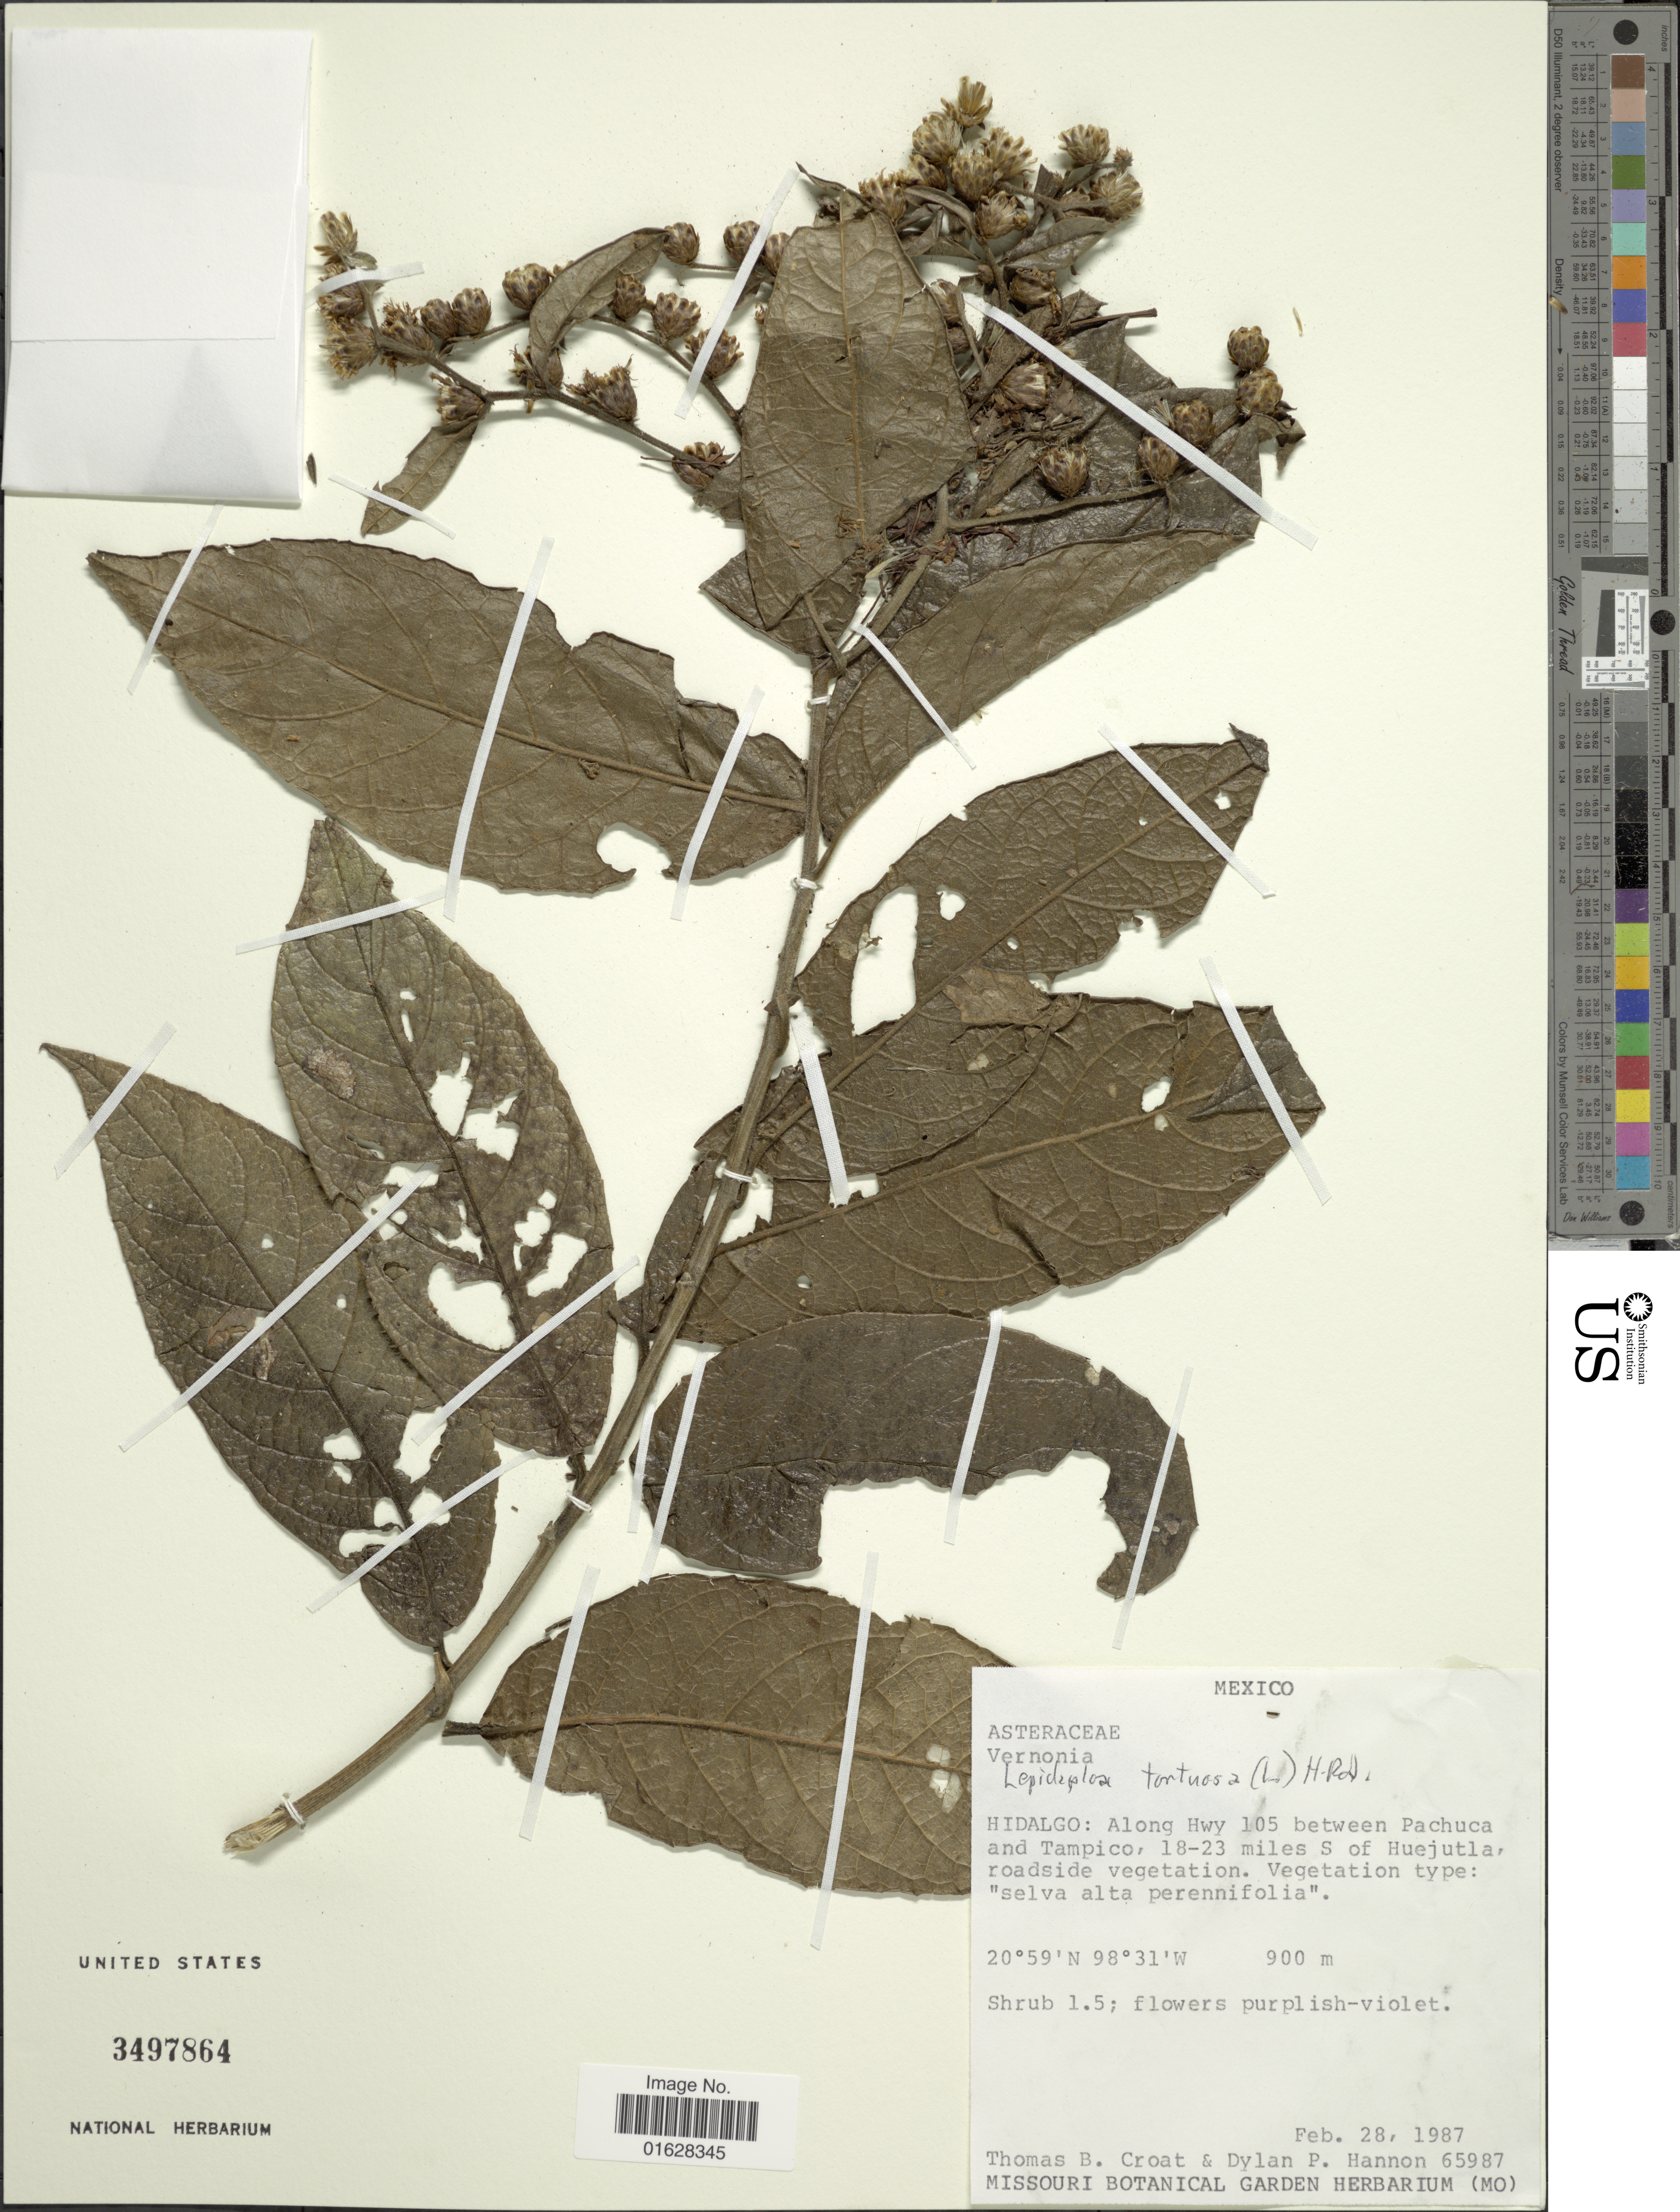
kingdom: Plantae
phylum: Tracheophyta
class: Magnoliopsida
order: Asterales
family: Asteraceae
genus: Lepidaploa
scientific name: Lepidaploa tortuosa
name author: (L.) H. Rob.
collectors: T. B. Croat & D. Hannon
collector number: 65987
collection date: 1987-02-28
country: Mexico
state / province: Hidalgo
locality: Hidalgo, along Hwy 105 between Pachuca and Tampico, 18-23 miles S of Huejutla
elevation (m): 900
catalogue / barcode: US 3497864